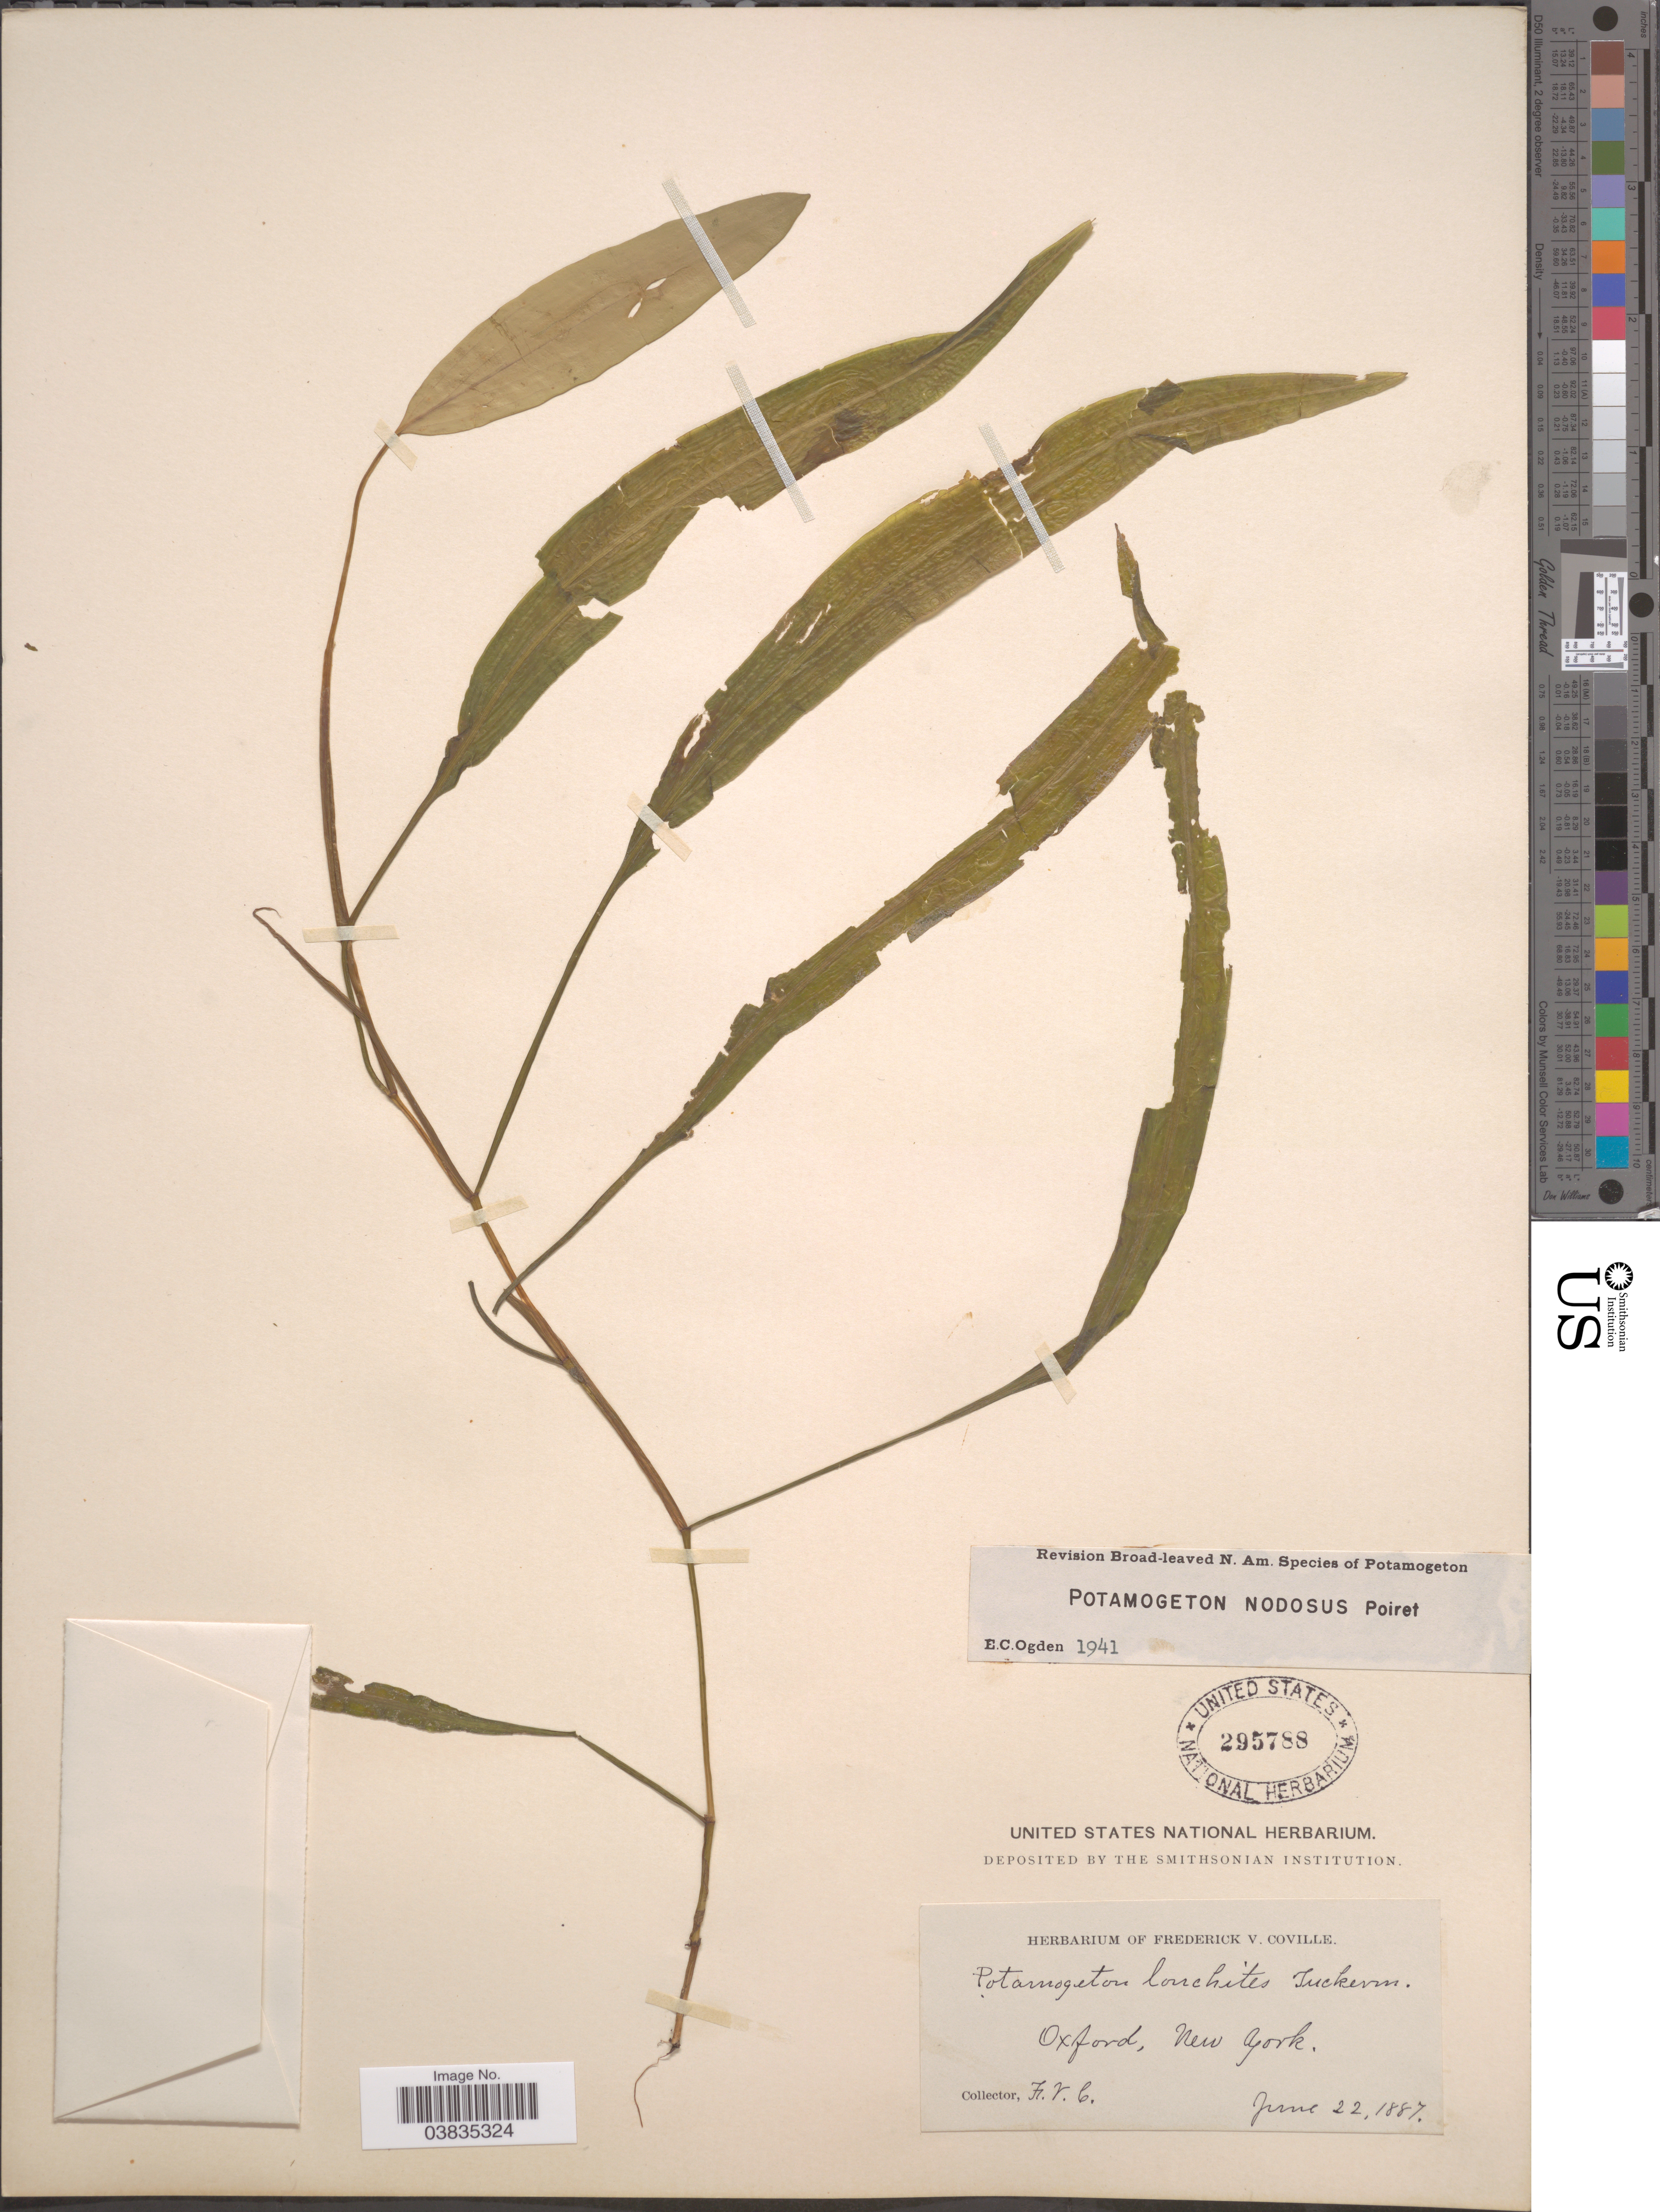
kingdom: Plantae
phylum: Tracheophyta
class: Liliopsida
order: Alismatales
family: Potamogetonaceae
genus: Potamogeton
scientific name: Potamogeton nodosus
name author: Poir.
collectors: F. V. Coville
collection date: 1887-06-22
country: United States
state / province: New York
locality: Oxford.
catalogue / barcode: US 295788